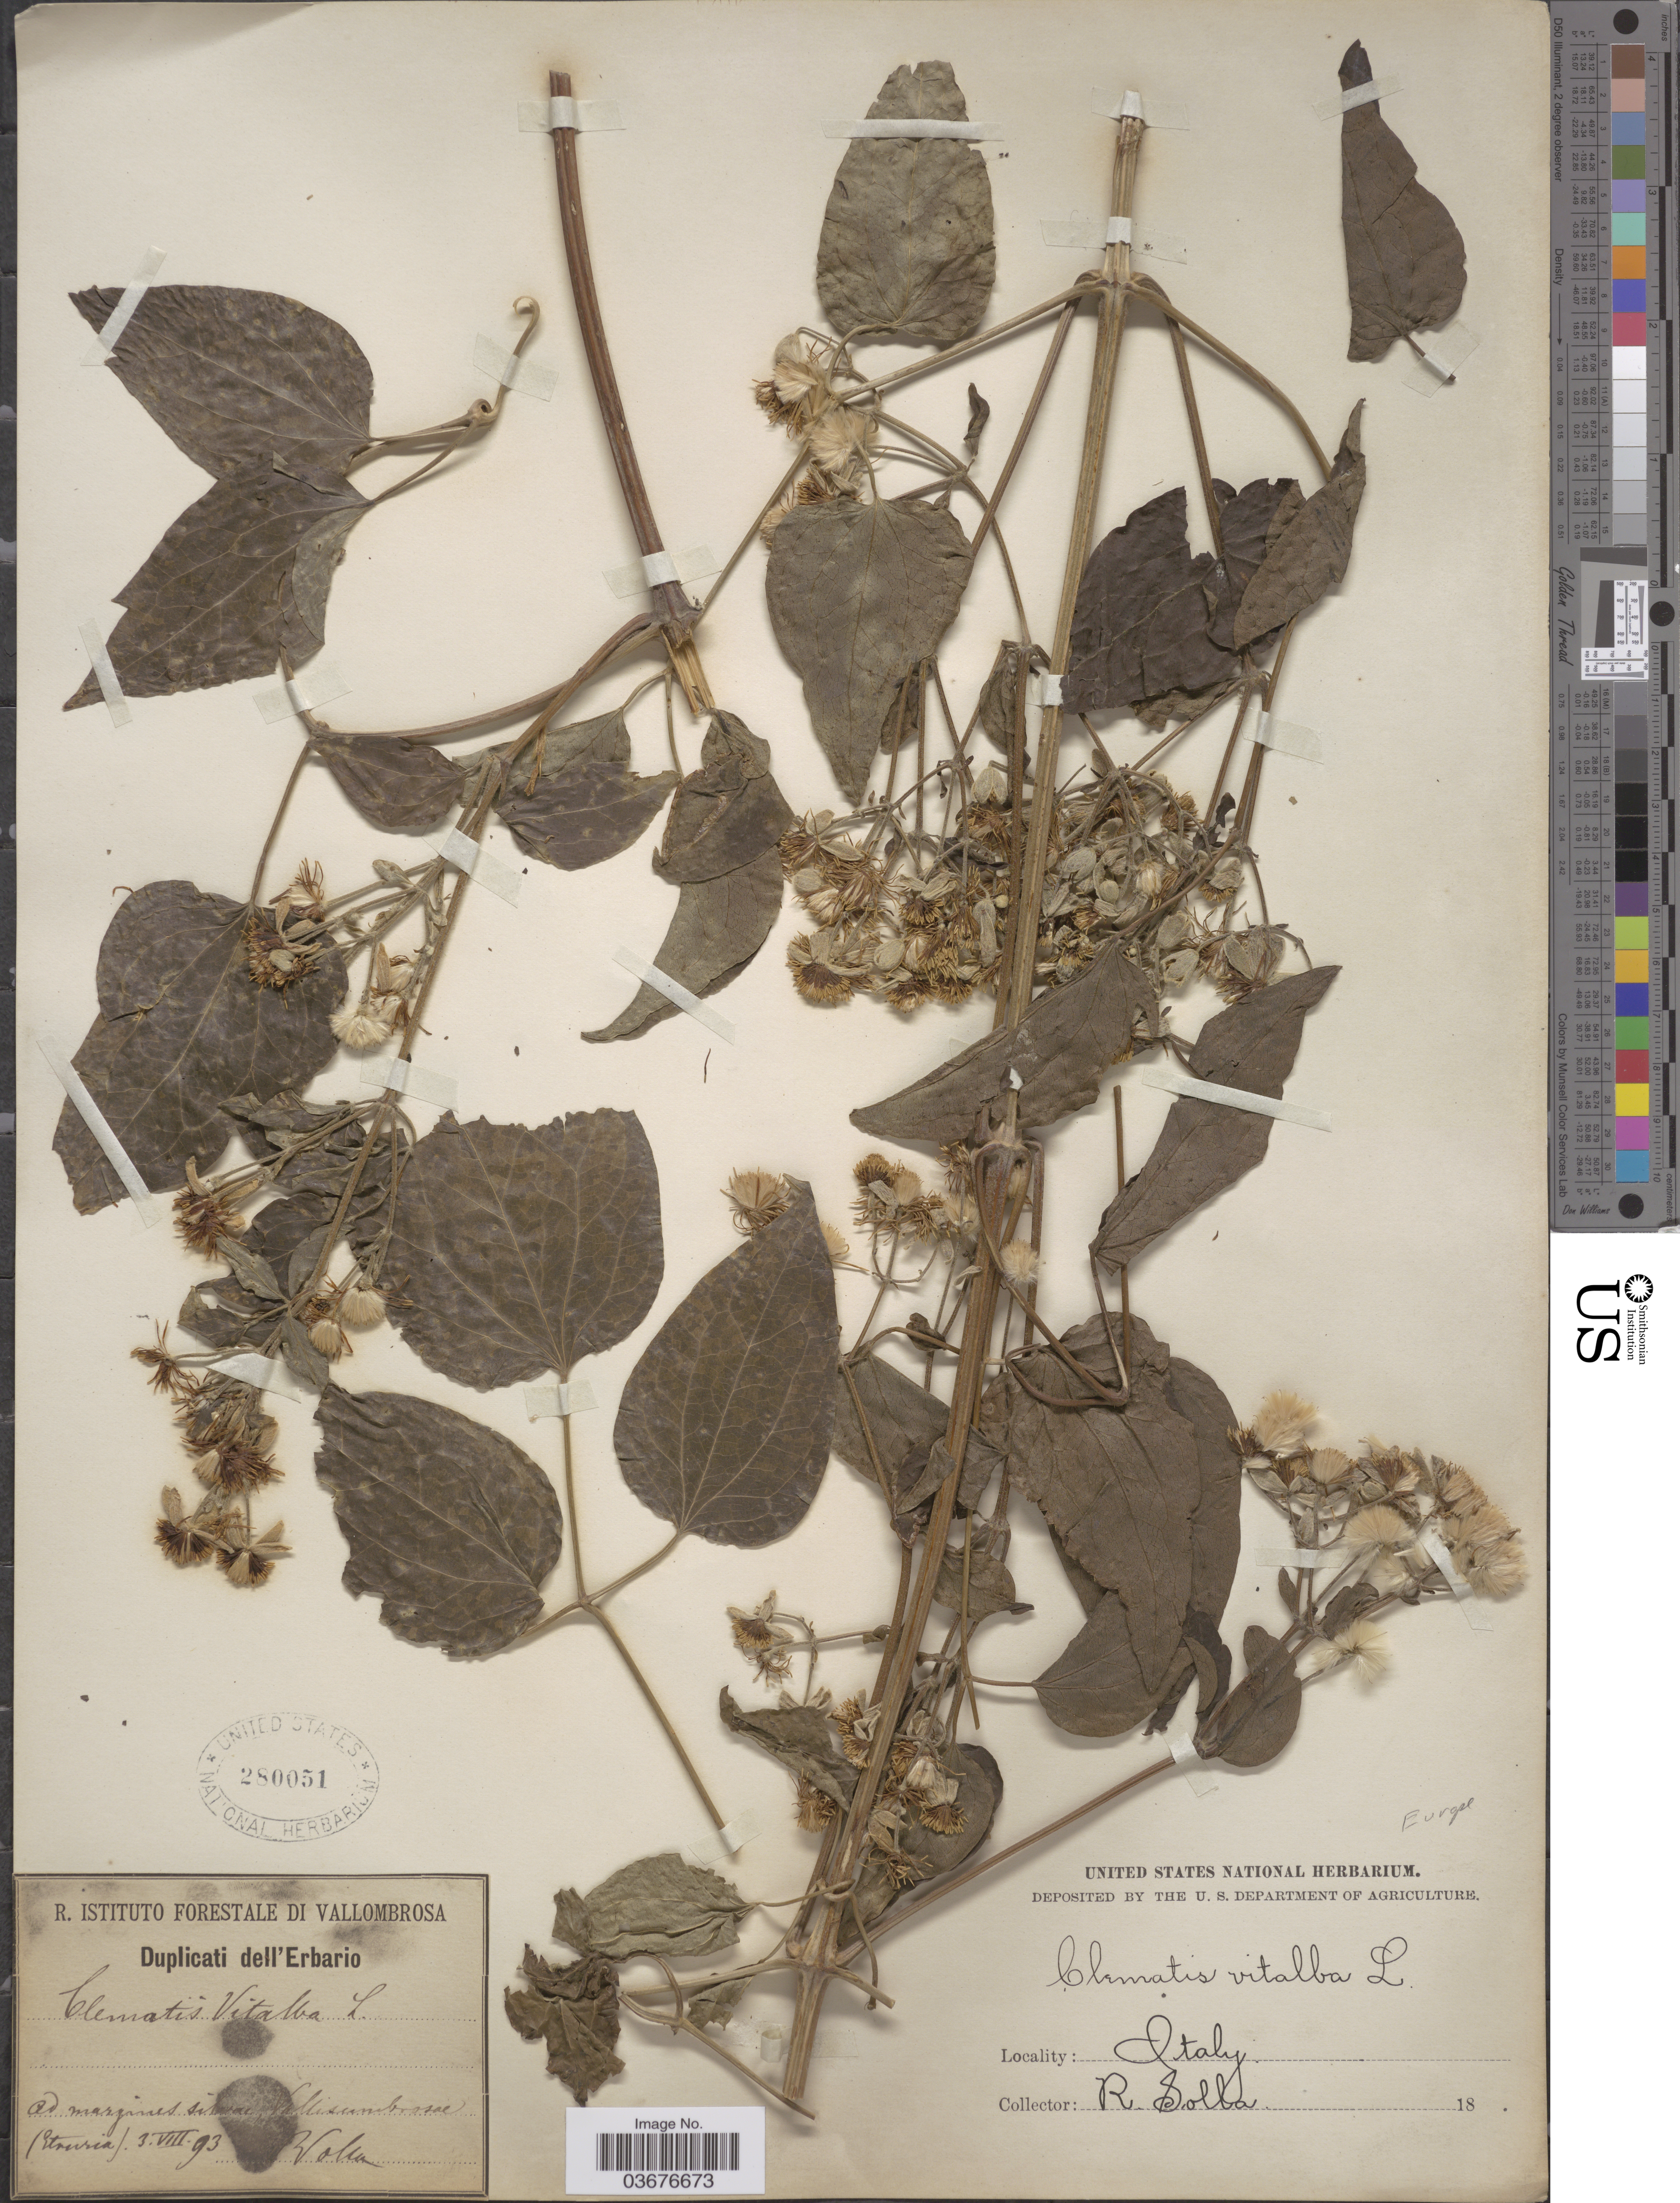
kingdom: Plantae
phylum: Tracheophyta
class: Magnoliopsida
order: Ranunculales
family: Ranunculaceae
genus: Clematis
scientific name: Clematis vitalba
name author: L.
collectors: R. Solla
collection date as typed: Transcribed d/m/y: 3/8/93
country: Italy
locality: Ad margrinet silevar, Vallisumbrosae, (Itruria).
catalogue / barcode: US 280051